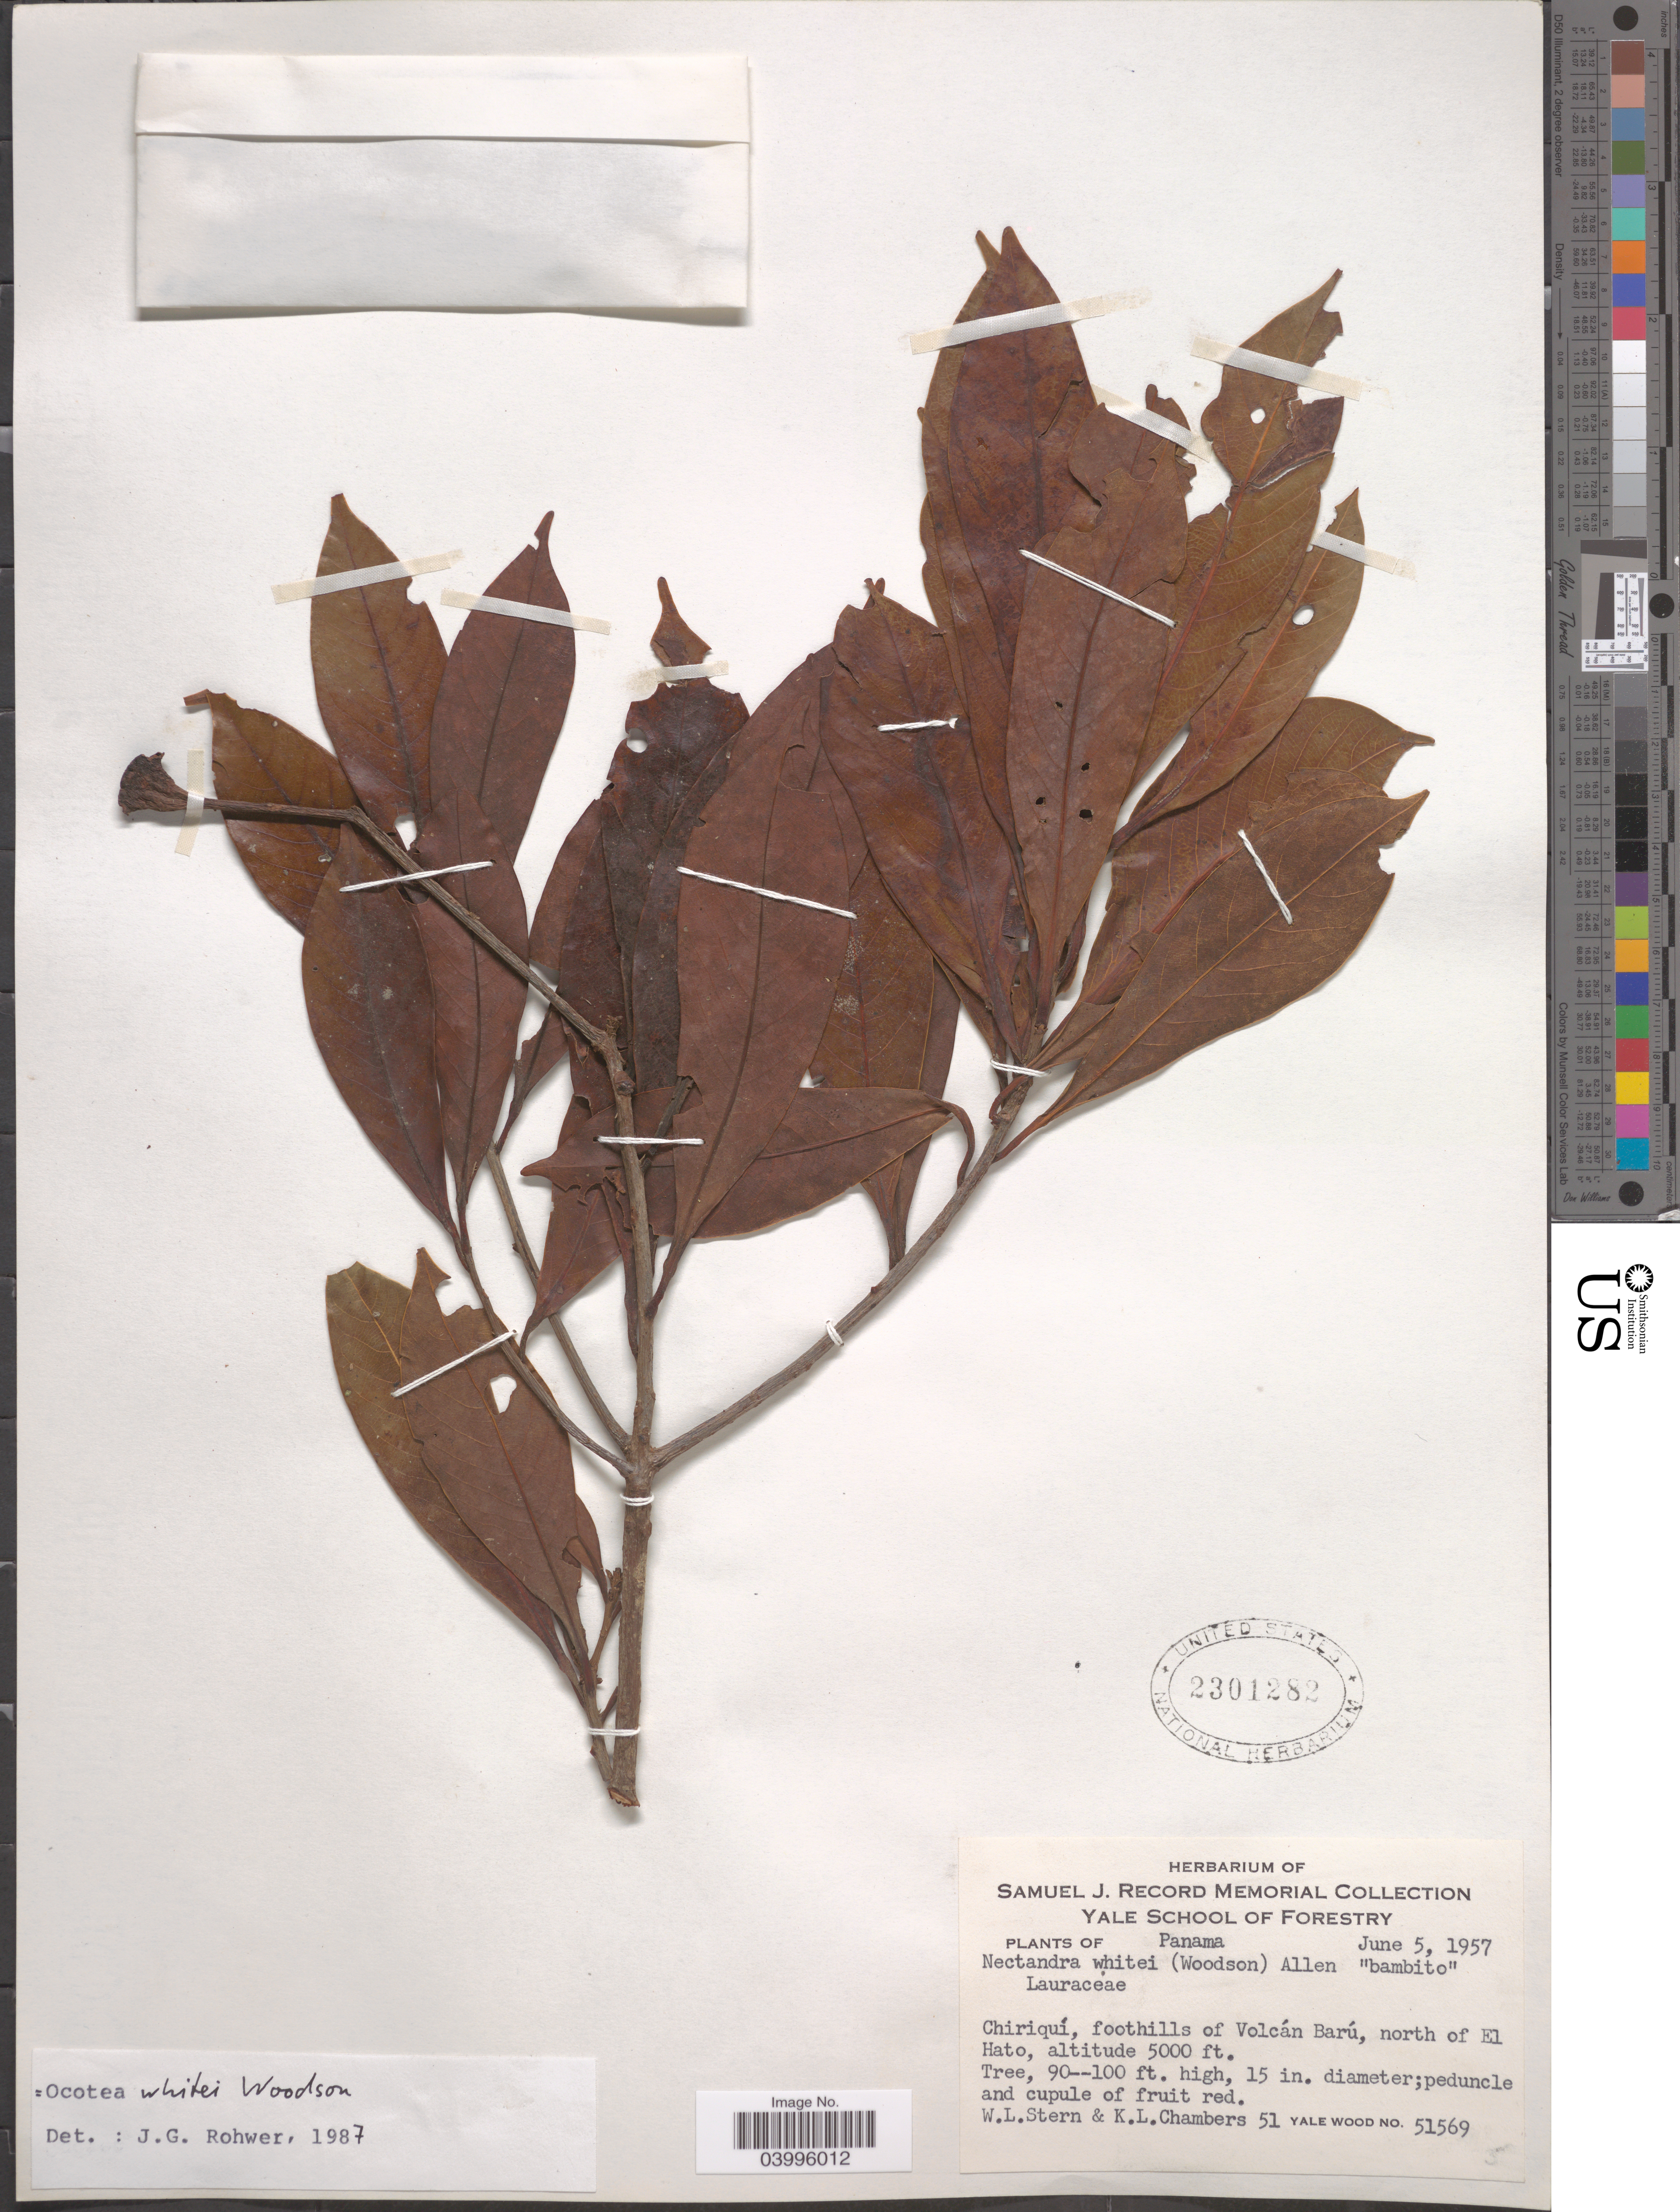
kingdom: Plantae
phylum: Tracheophyta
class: Magnoliopsida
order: Laurales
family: Lauraceae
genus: Ocotea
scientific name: Ocotea whitei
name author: Woodson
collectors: W. L. Stern & K. Chambers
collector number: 51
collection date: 1957-06-05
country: Panama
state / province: Chiriqui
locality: Foothills of Volcán Barú, north of El Hato.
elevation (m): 1524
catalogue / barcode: US 2301282